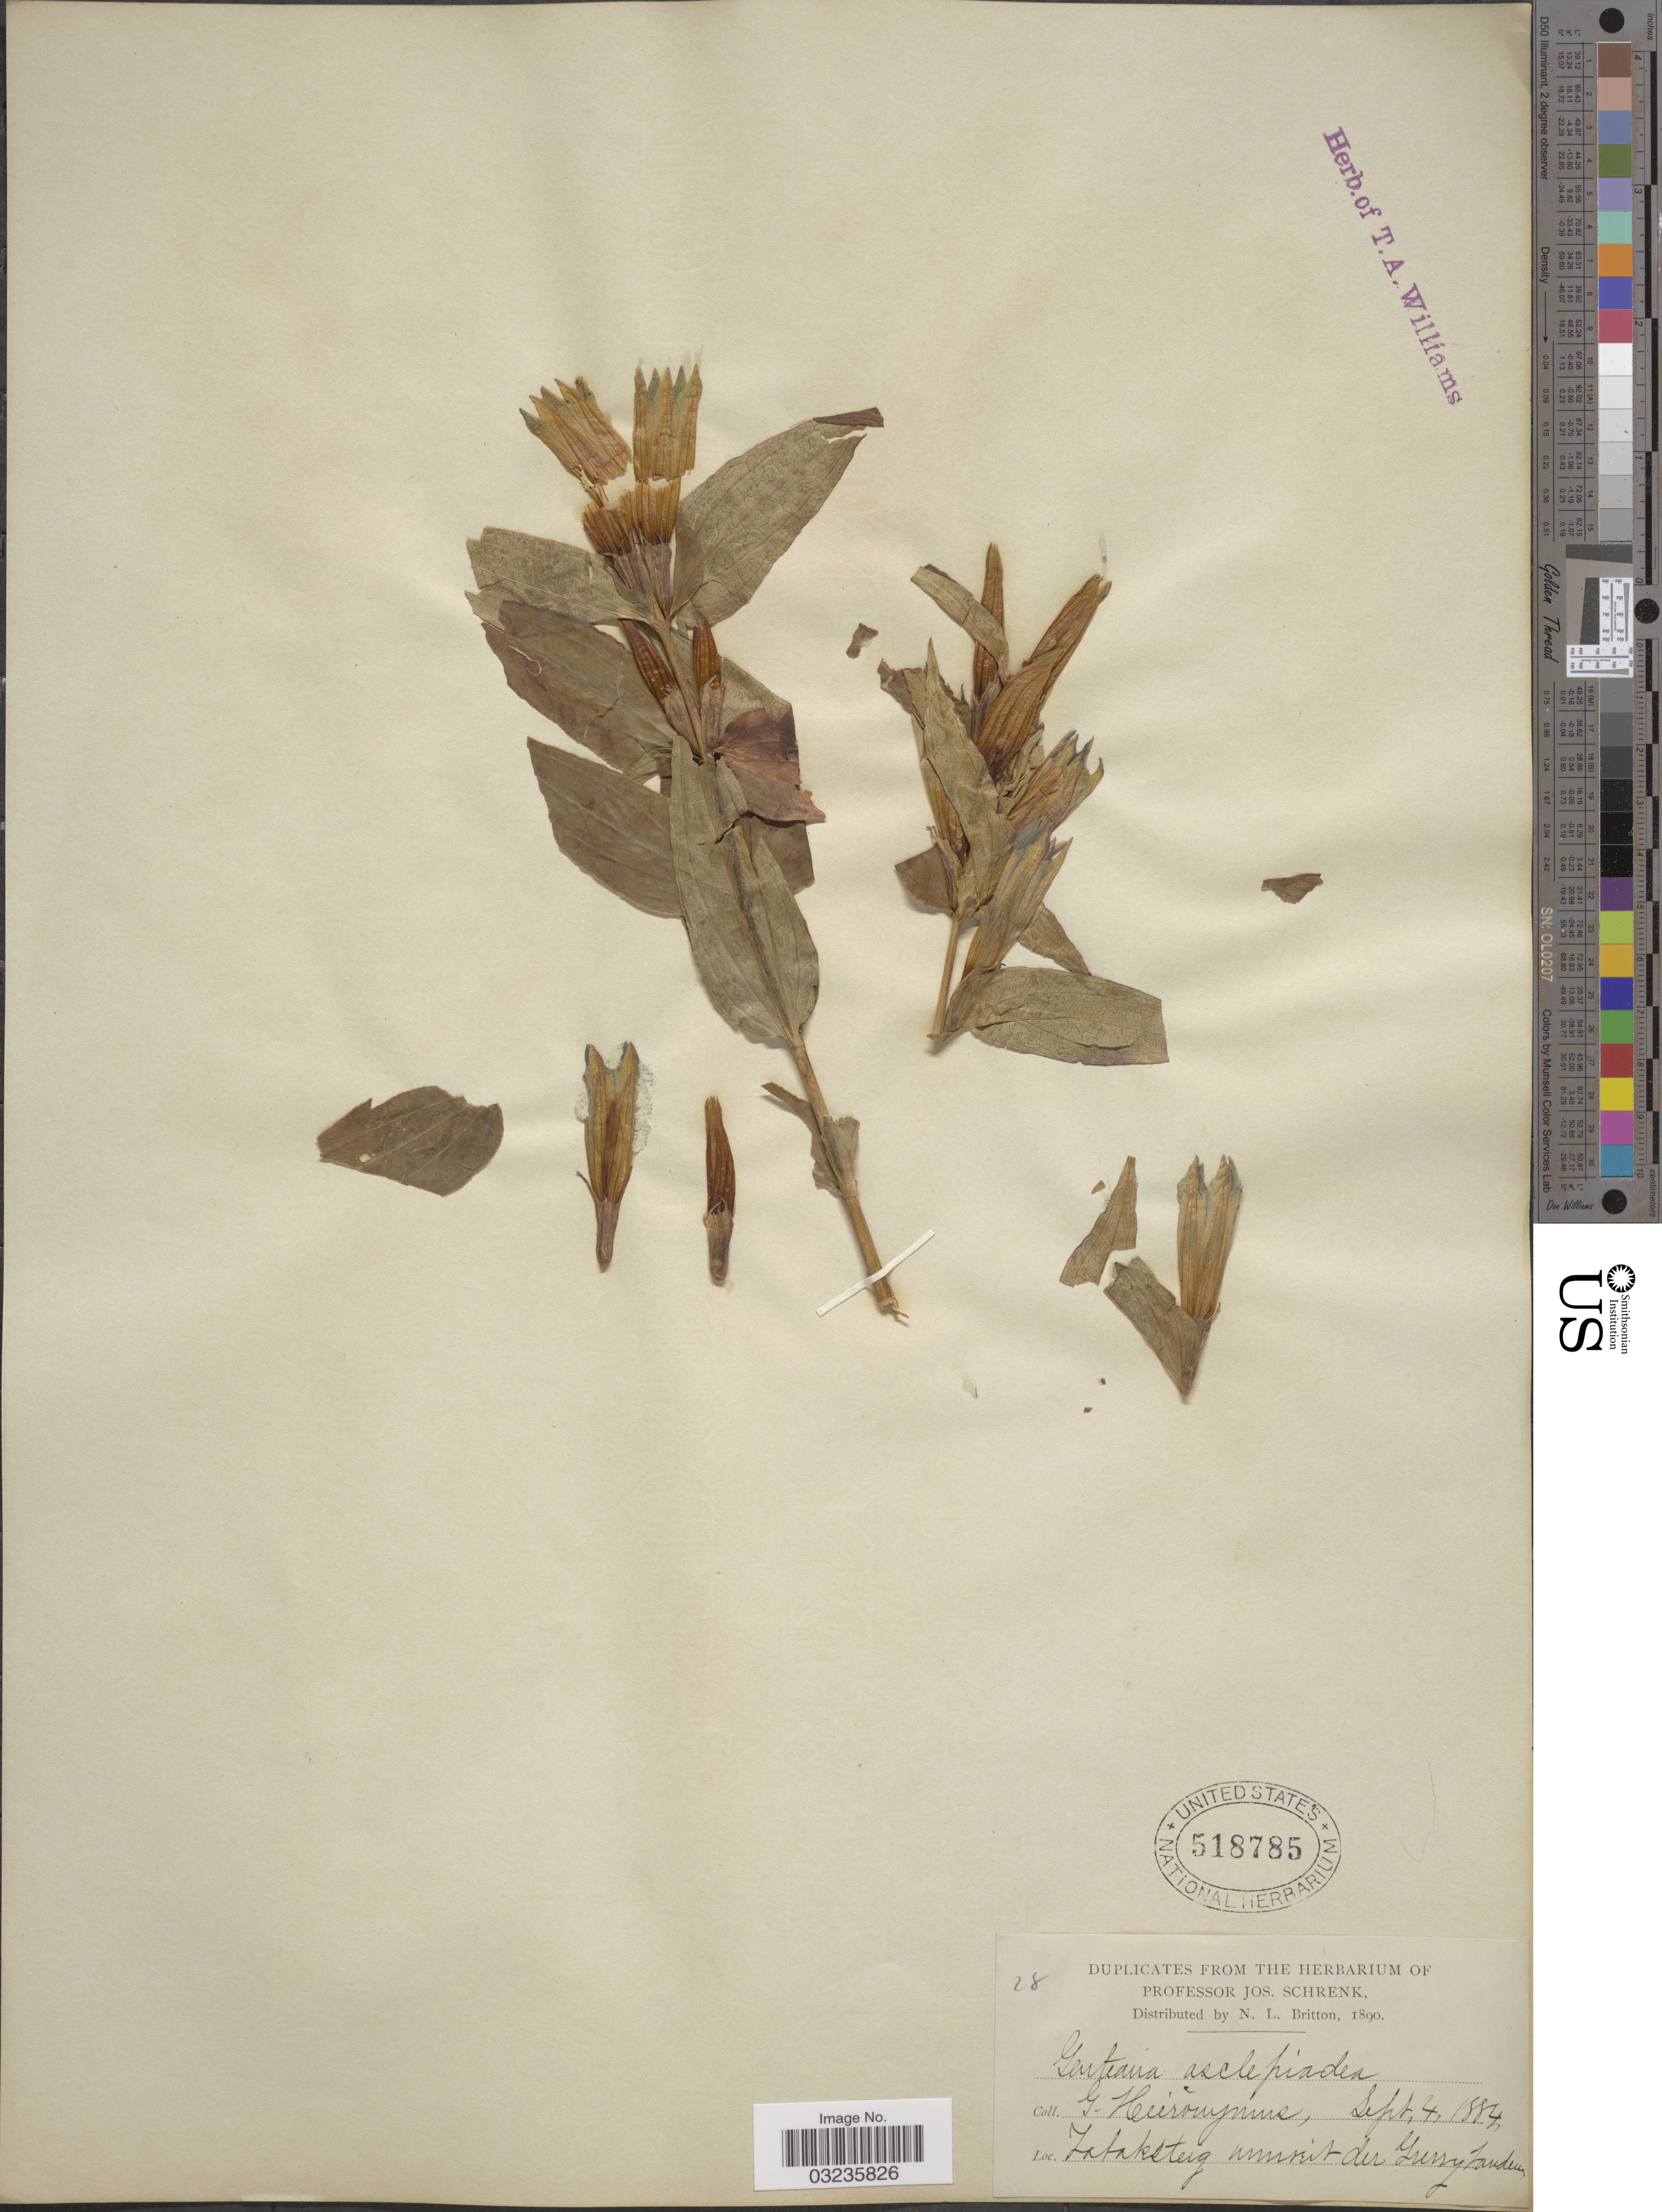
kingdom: Plantae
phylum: Tracheophyta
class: Magnoliopsida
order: Gentianales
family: Gentianaceae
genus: Gentiana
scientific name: Gentiana asclepiadea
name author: L.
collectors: G. H. Hieronymus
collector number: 28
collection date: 1884-09-04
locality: Talaksteig ummeit der Grerry Fanden. [interpreted]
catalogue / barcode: US 518785